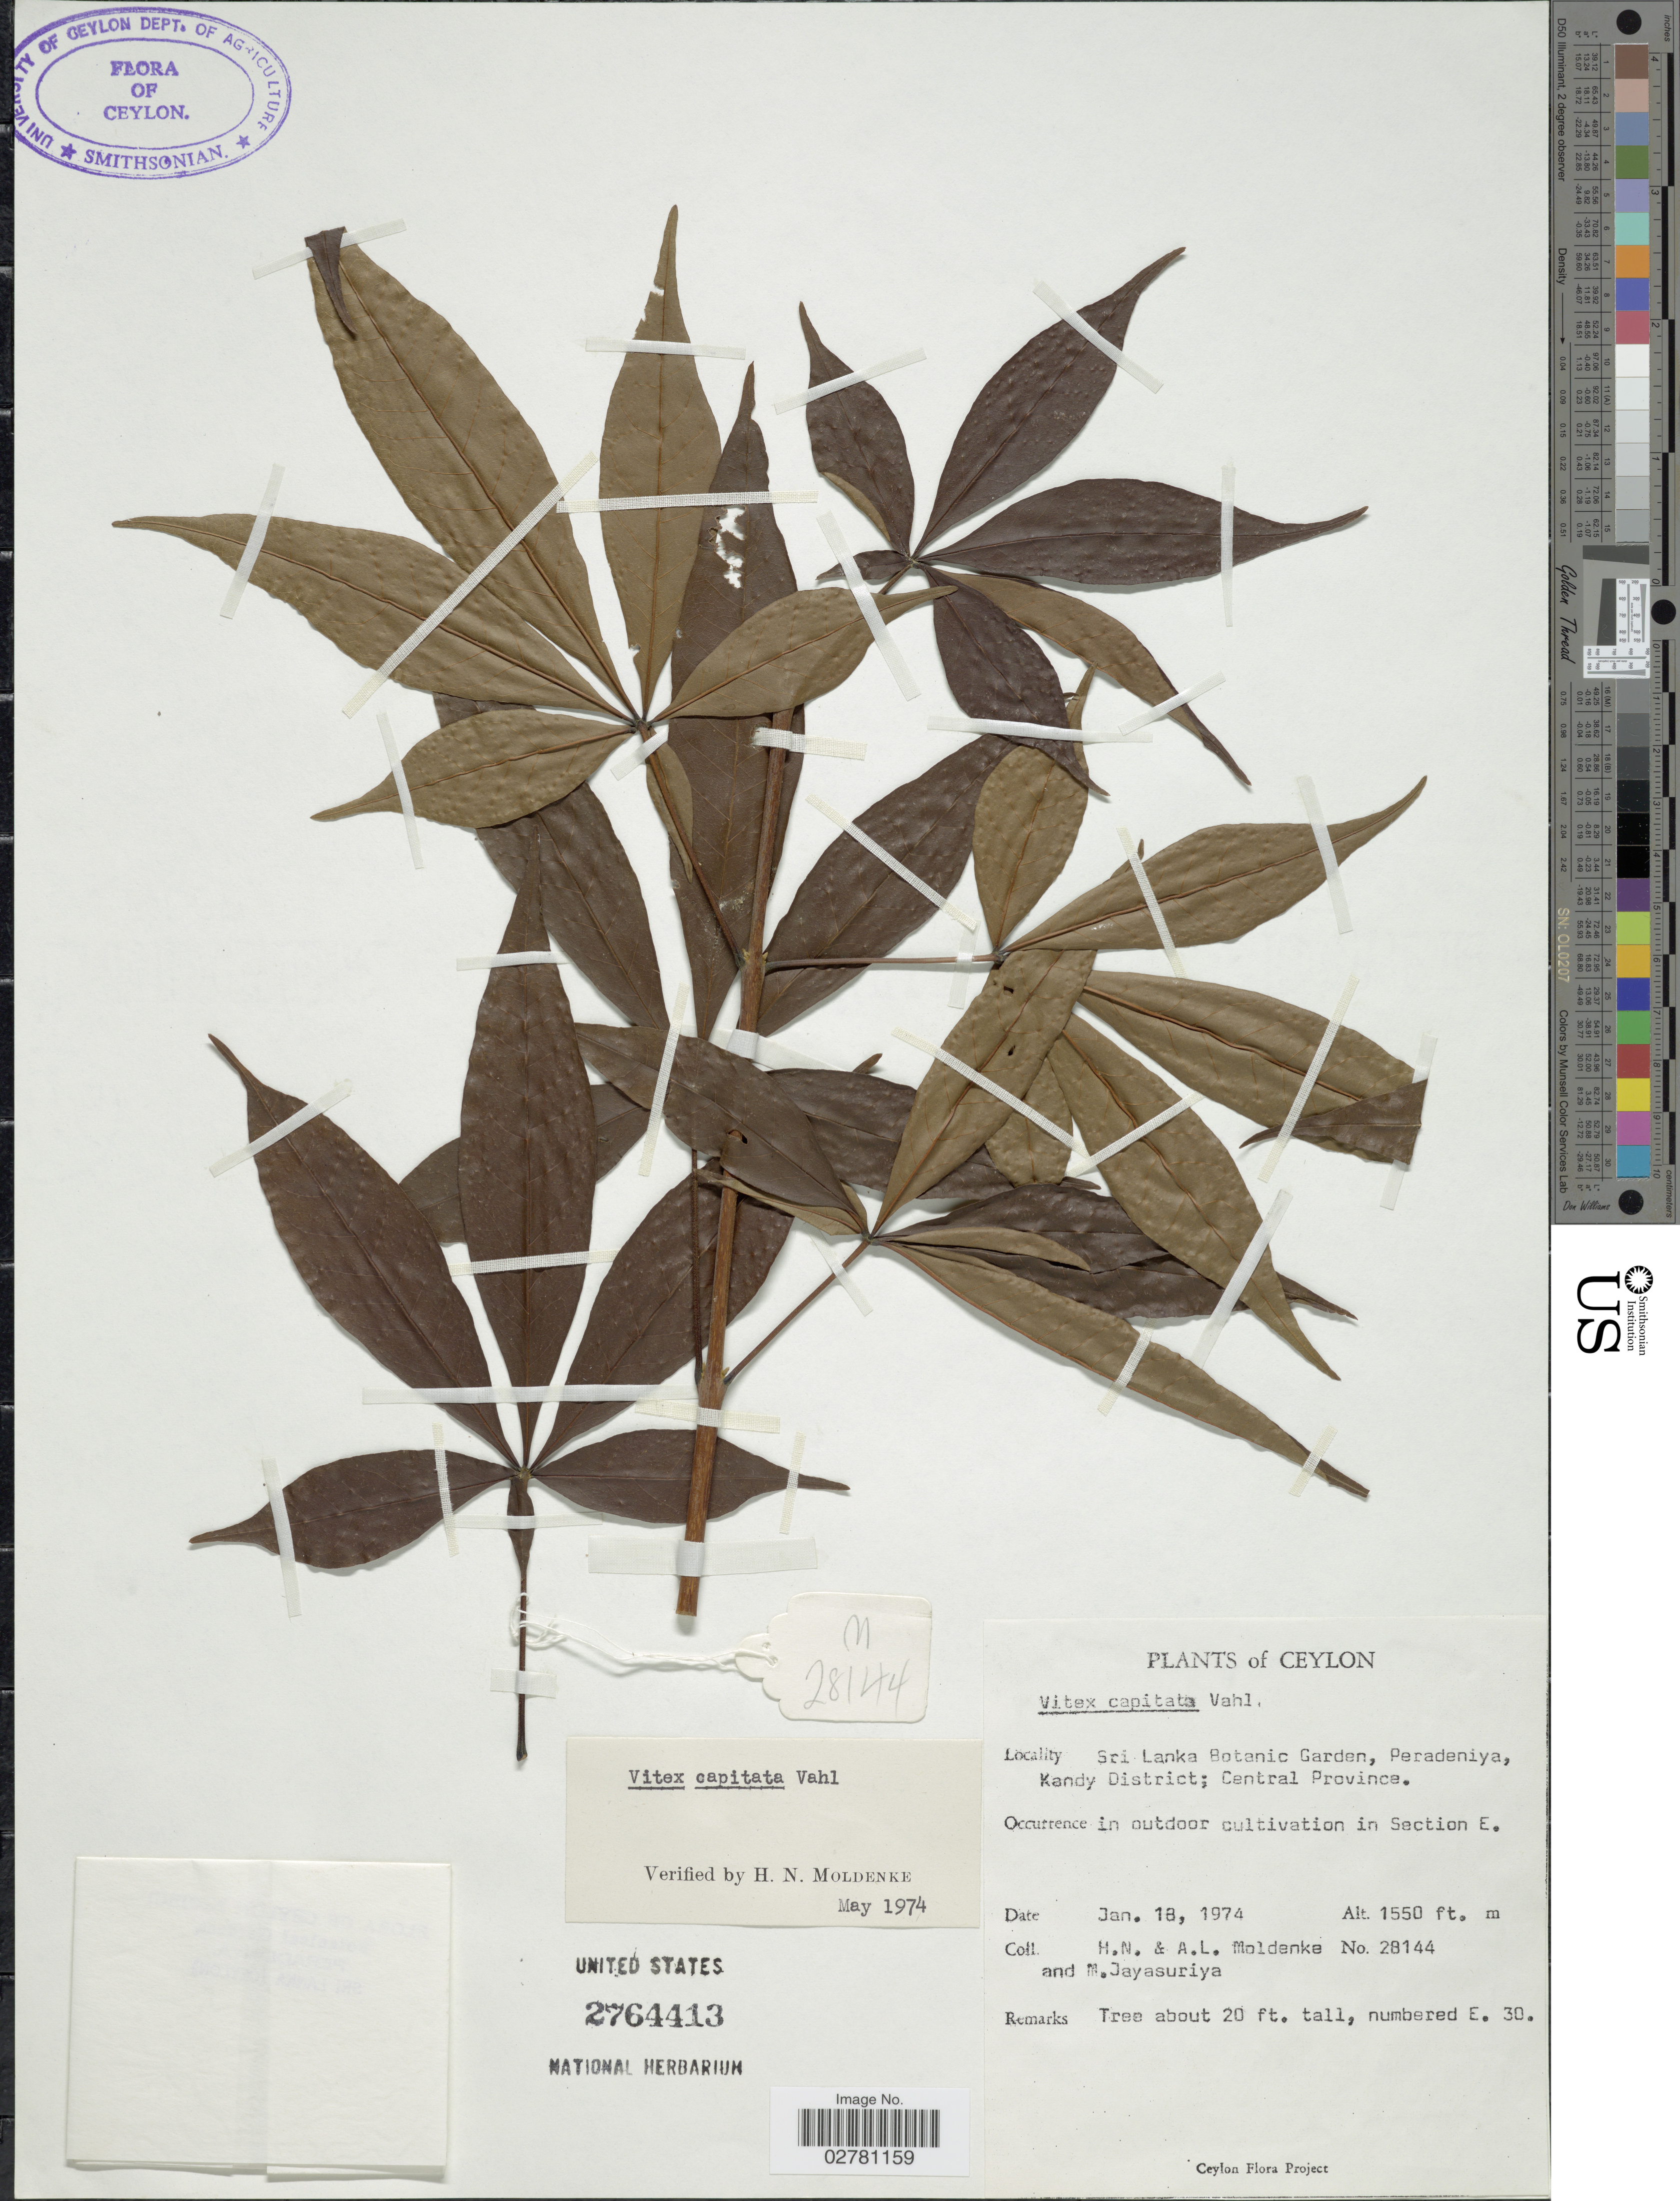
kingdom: Plantae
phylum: Tracheophyta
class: Magnoliopsida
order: Lamiales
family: Lamiaceae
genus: Vitex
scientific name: Vitex capitata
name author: Vahl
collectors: H. N. Moldenke, A. L. Moldenke & M. Jayasuriya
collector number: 28144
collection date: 1974-01-18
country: Sri Lanka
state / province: Central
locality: Ceylon. Sri Lanka Botanic Garden, Peradeniya, Kandy District. Section E.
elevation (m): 472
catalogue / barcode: US 2764413